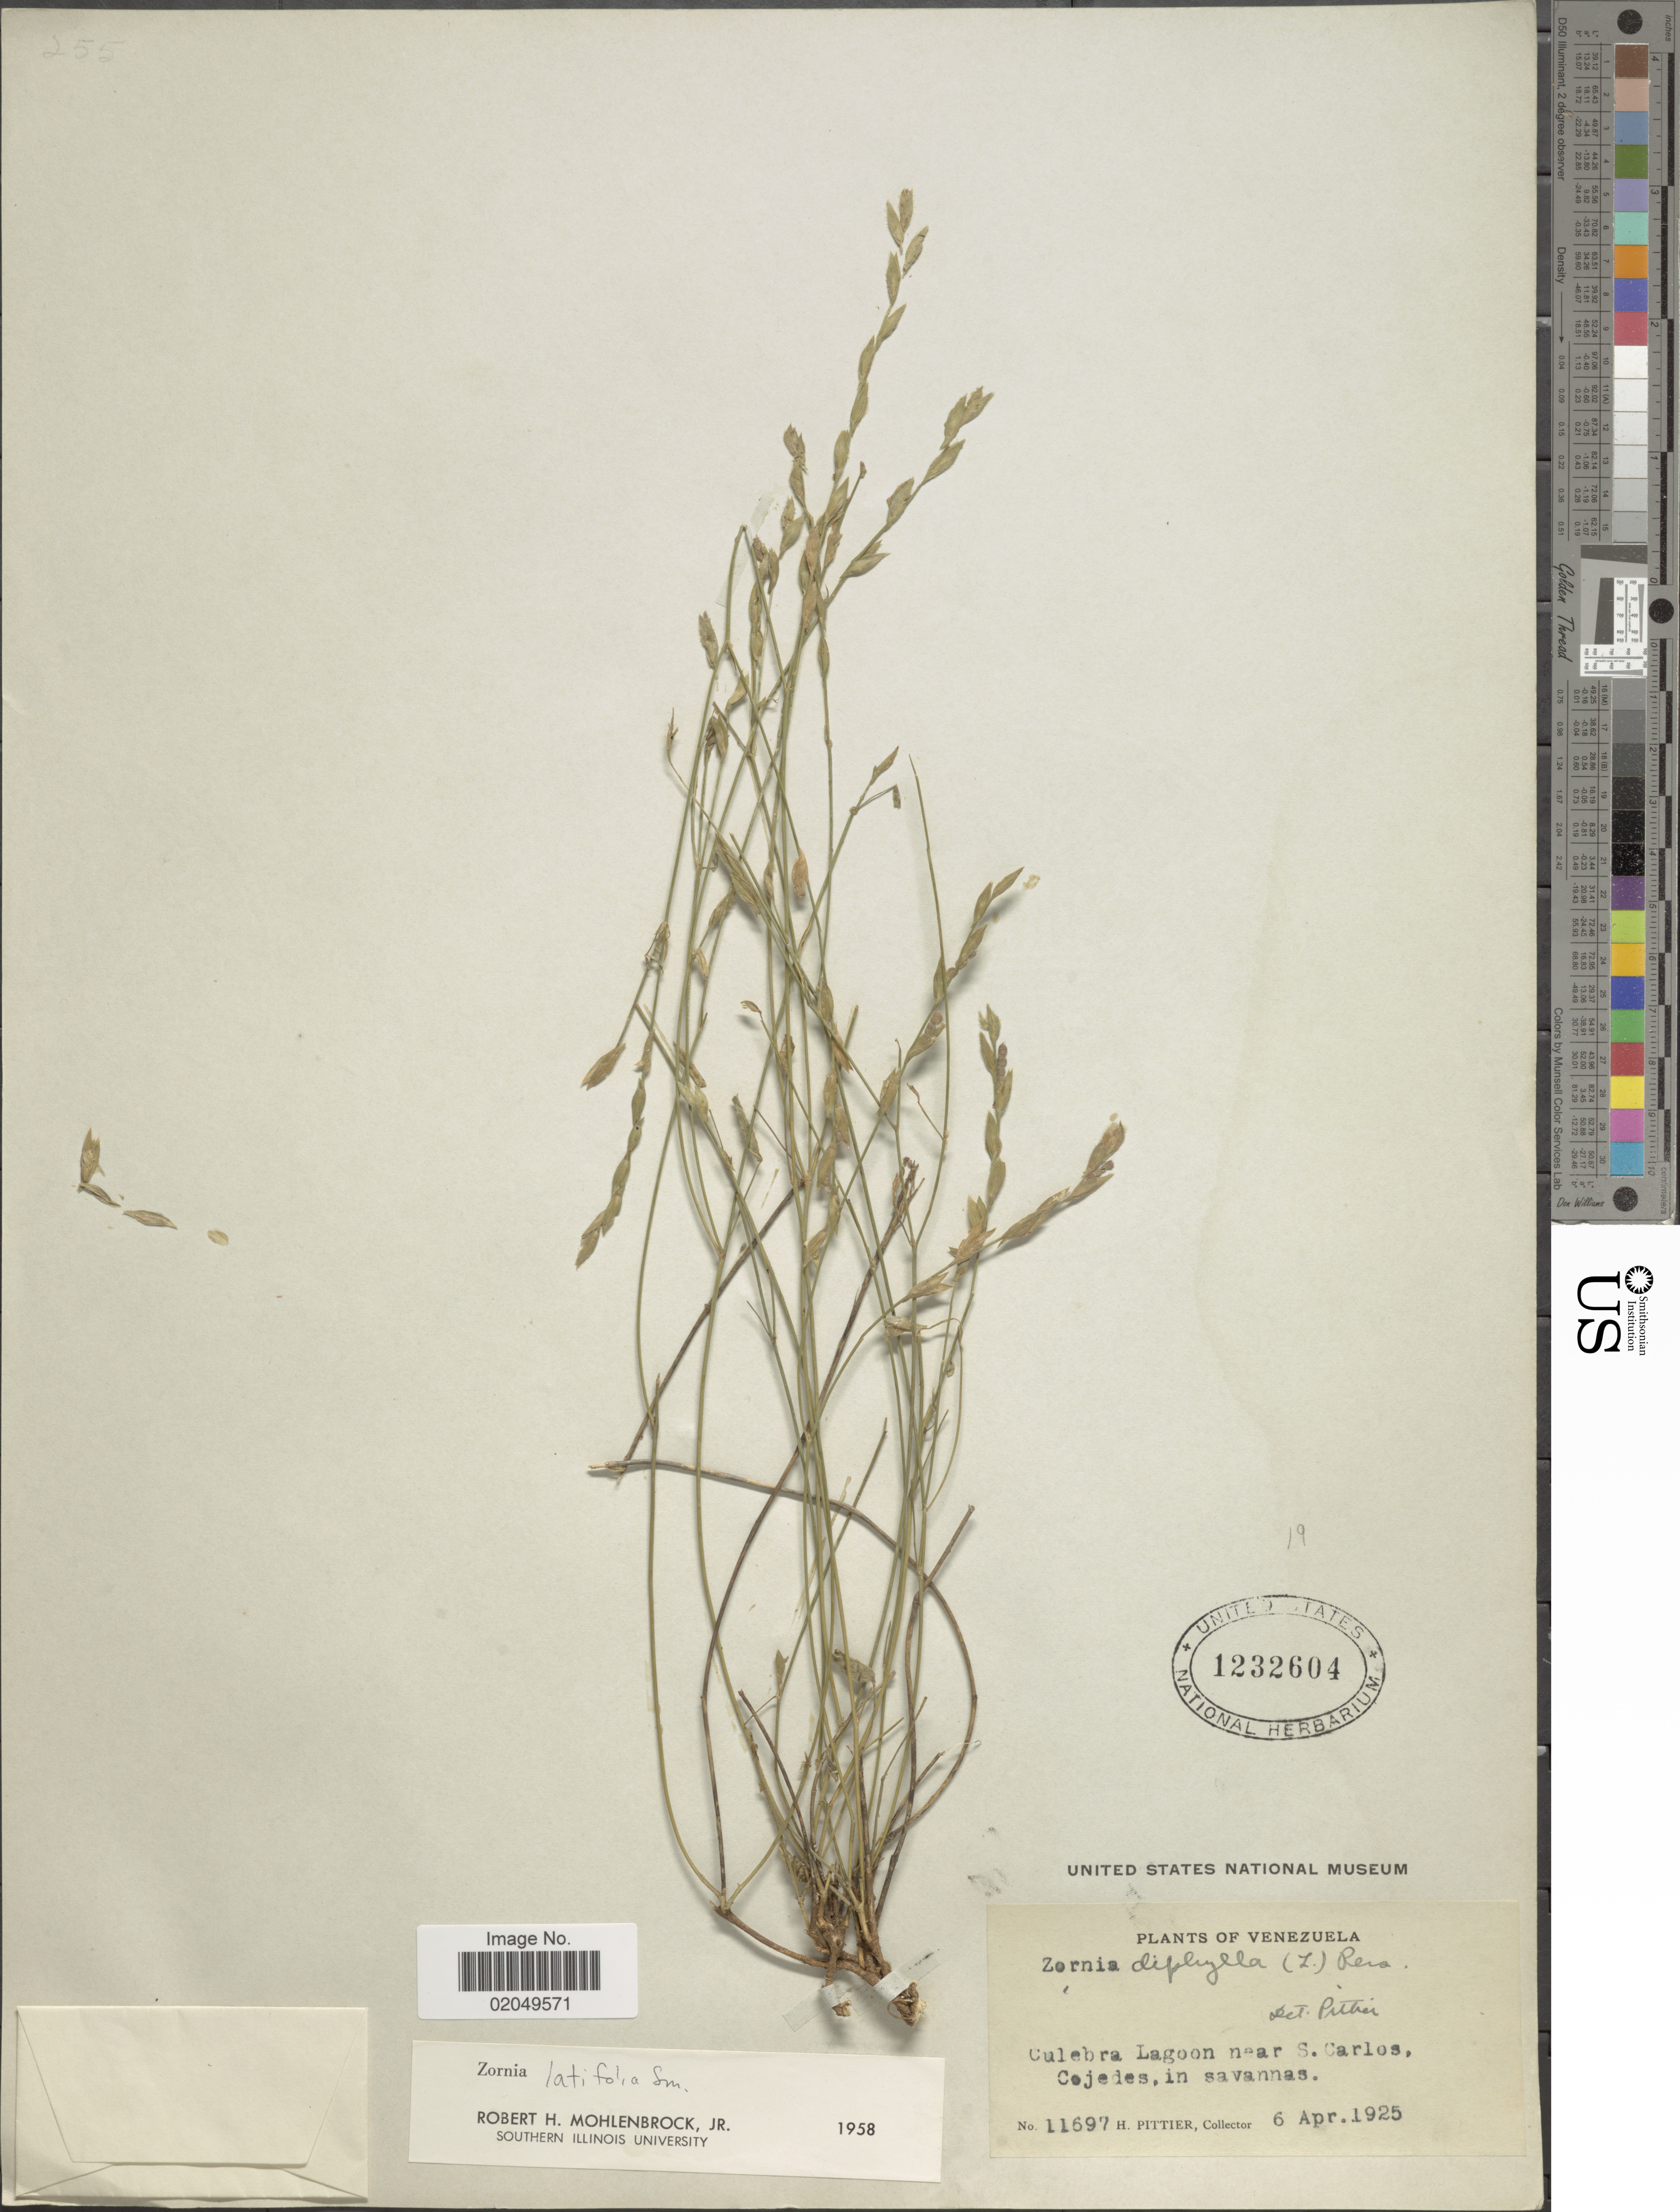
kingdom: Plantae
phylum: Tracheophyta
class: Magnoliopsida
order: Fabales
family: Fabaceae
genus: Zornia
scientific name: Zornia latifolia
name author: Sm.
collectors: H. F. Pittier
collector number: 11697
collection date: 1925-04-06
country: Venezuela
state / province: Cojedes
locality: Culebra Lagoon near S. Carlos, Cojedes, in savannas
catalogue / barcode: US 1232604